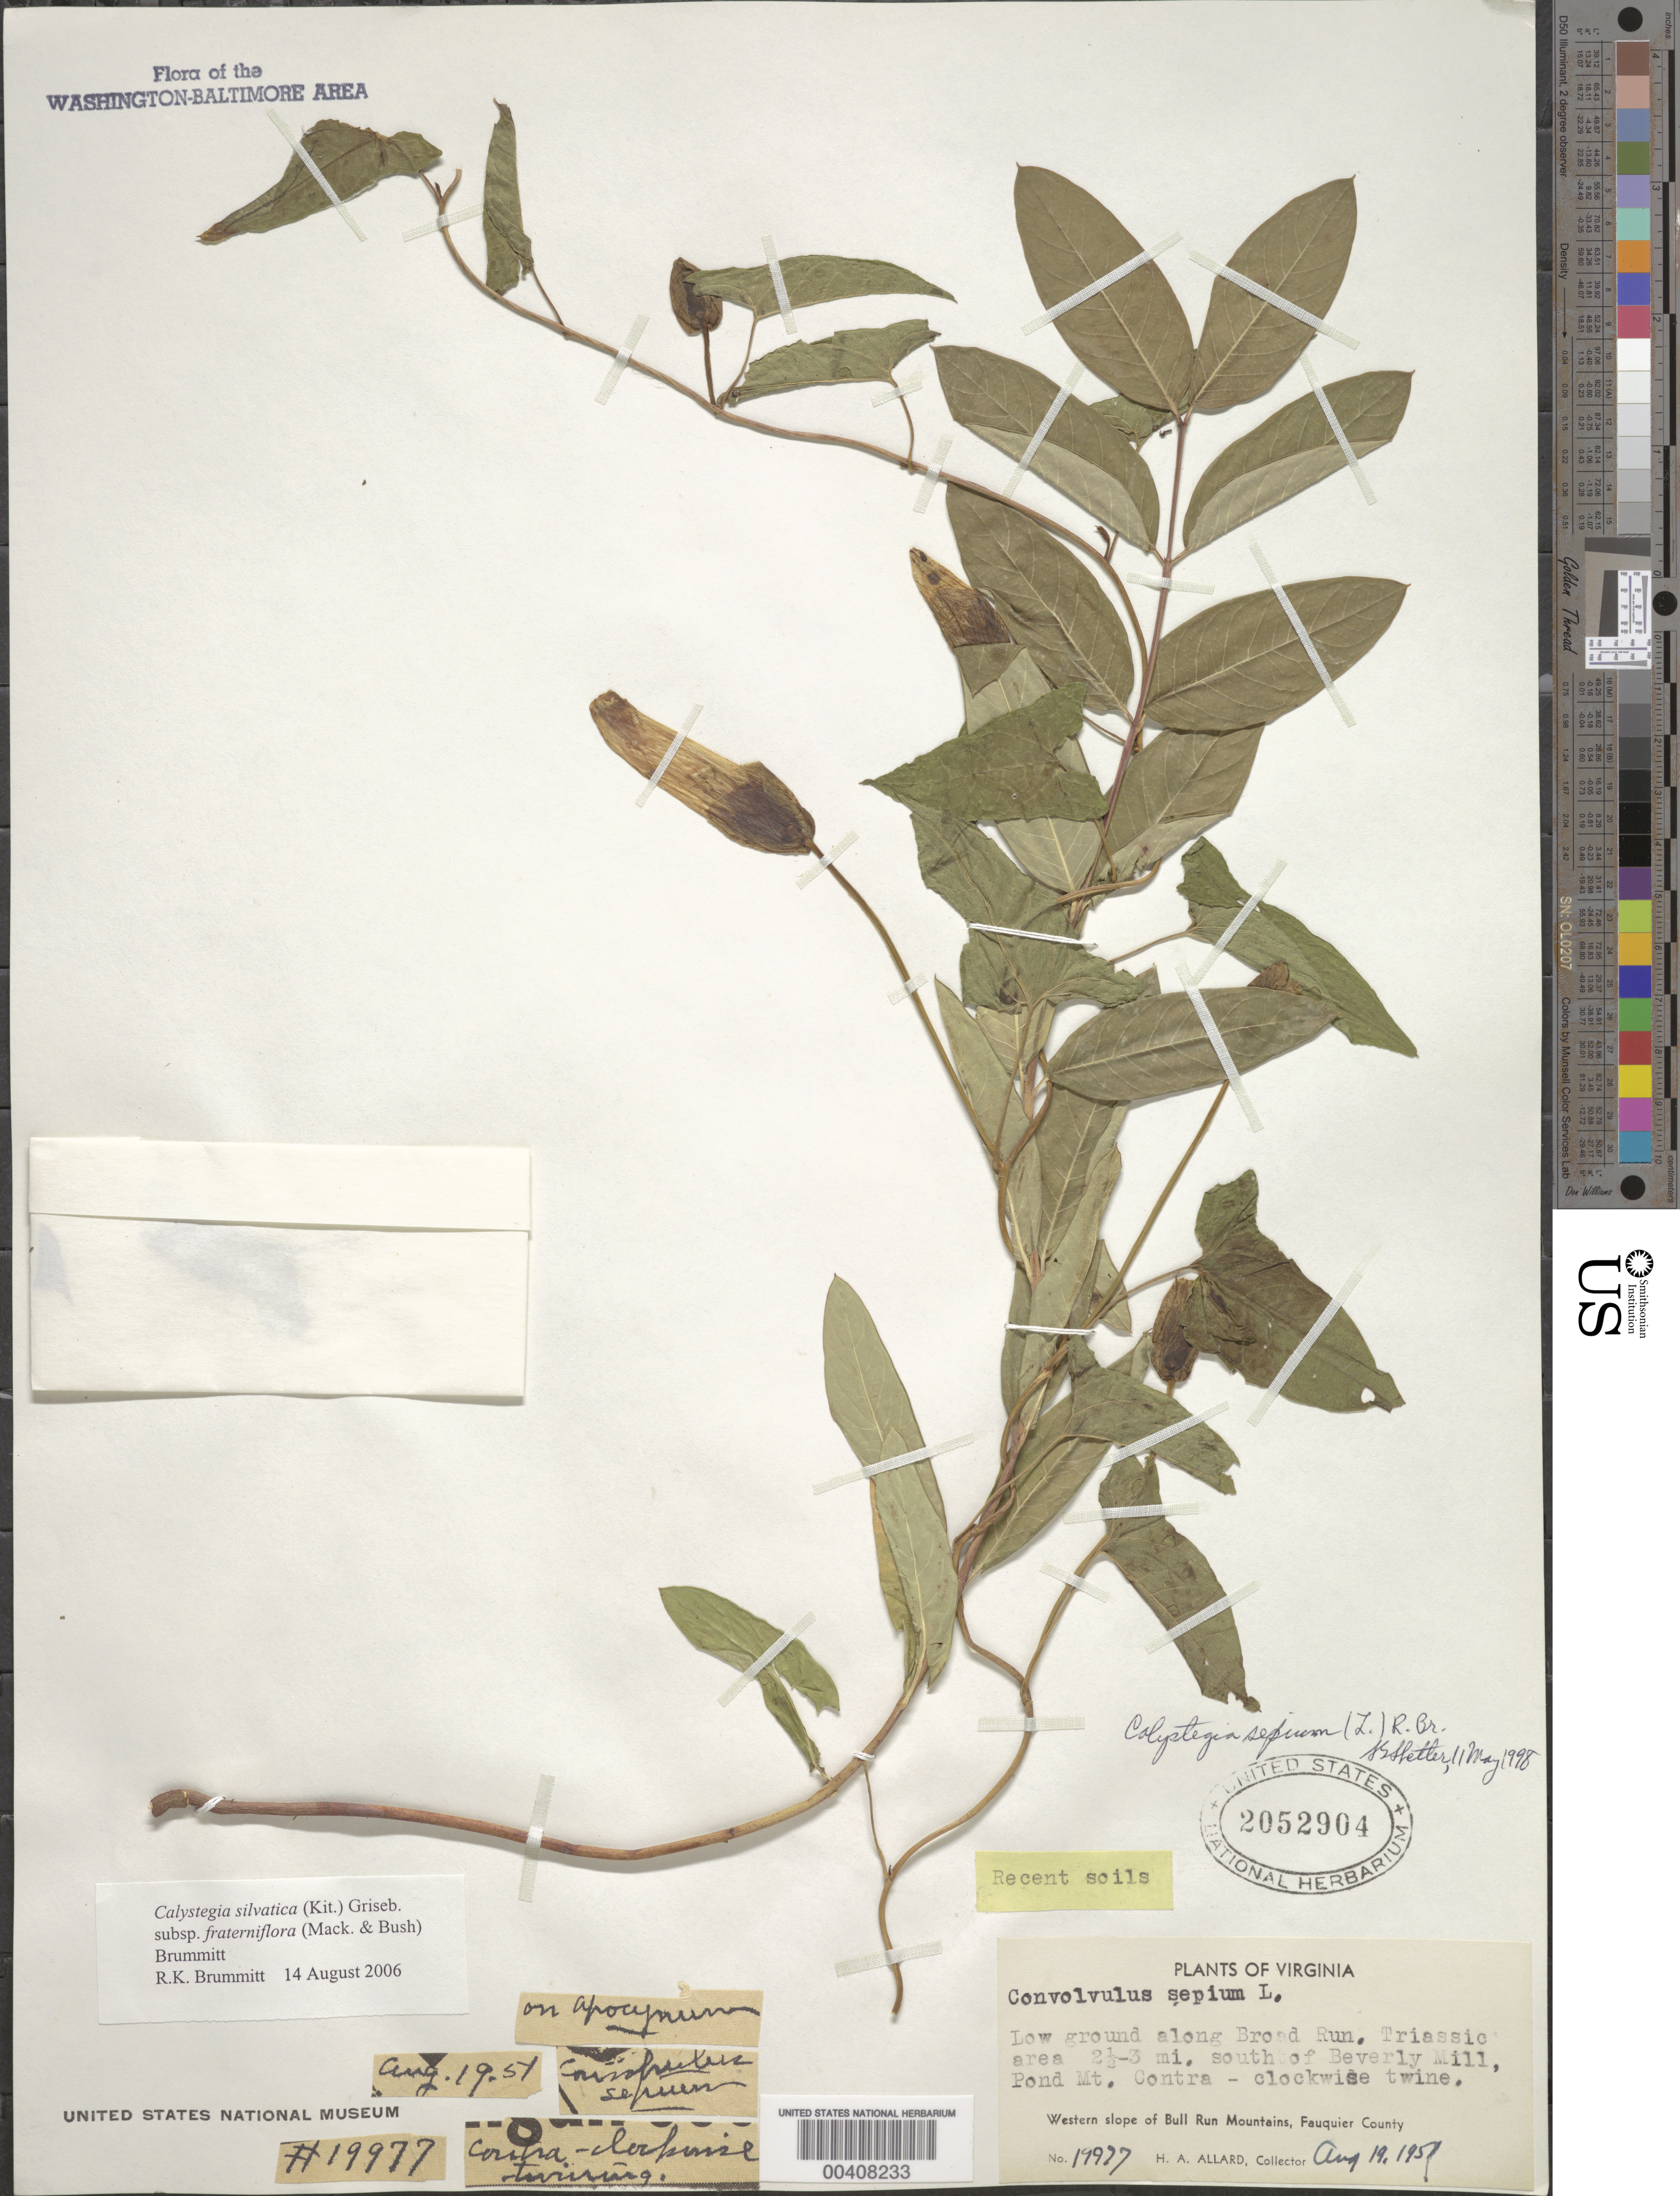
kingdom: Plantae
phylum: Tracheophyta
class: Magnoliopsida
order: Solanales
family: Convolvulaceae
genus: Calystegia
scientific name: Calystegia silvatica subsp. fraterniflora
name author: (Mack. & Bush) Brummitt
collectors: H. A. Allard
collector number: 19977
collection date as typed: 19 Aug 1951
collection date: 1951-08-19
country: United States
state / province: Virginia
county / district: Fauquier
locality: S of Beverly Mill, Pond Mt. Bull Run Mts.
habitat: Low ground, recent soils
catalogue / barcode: US 2052904